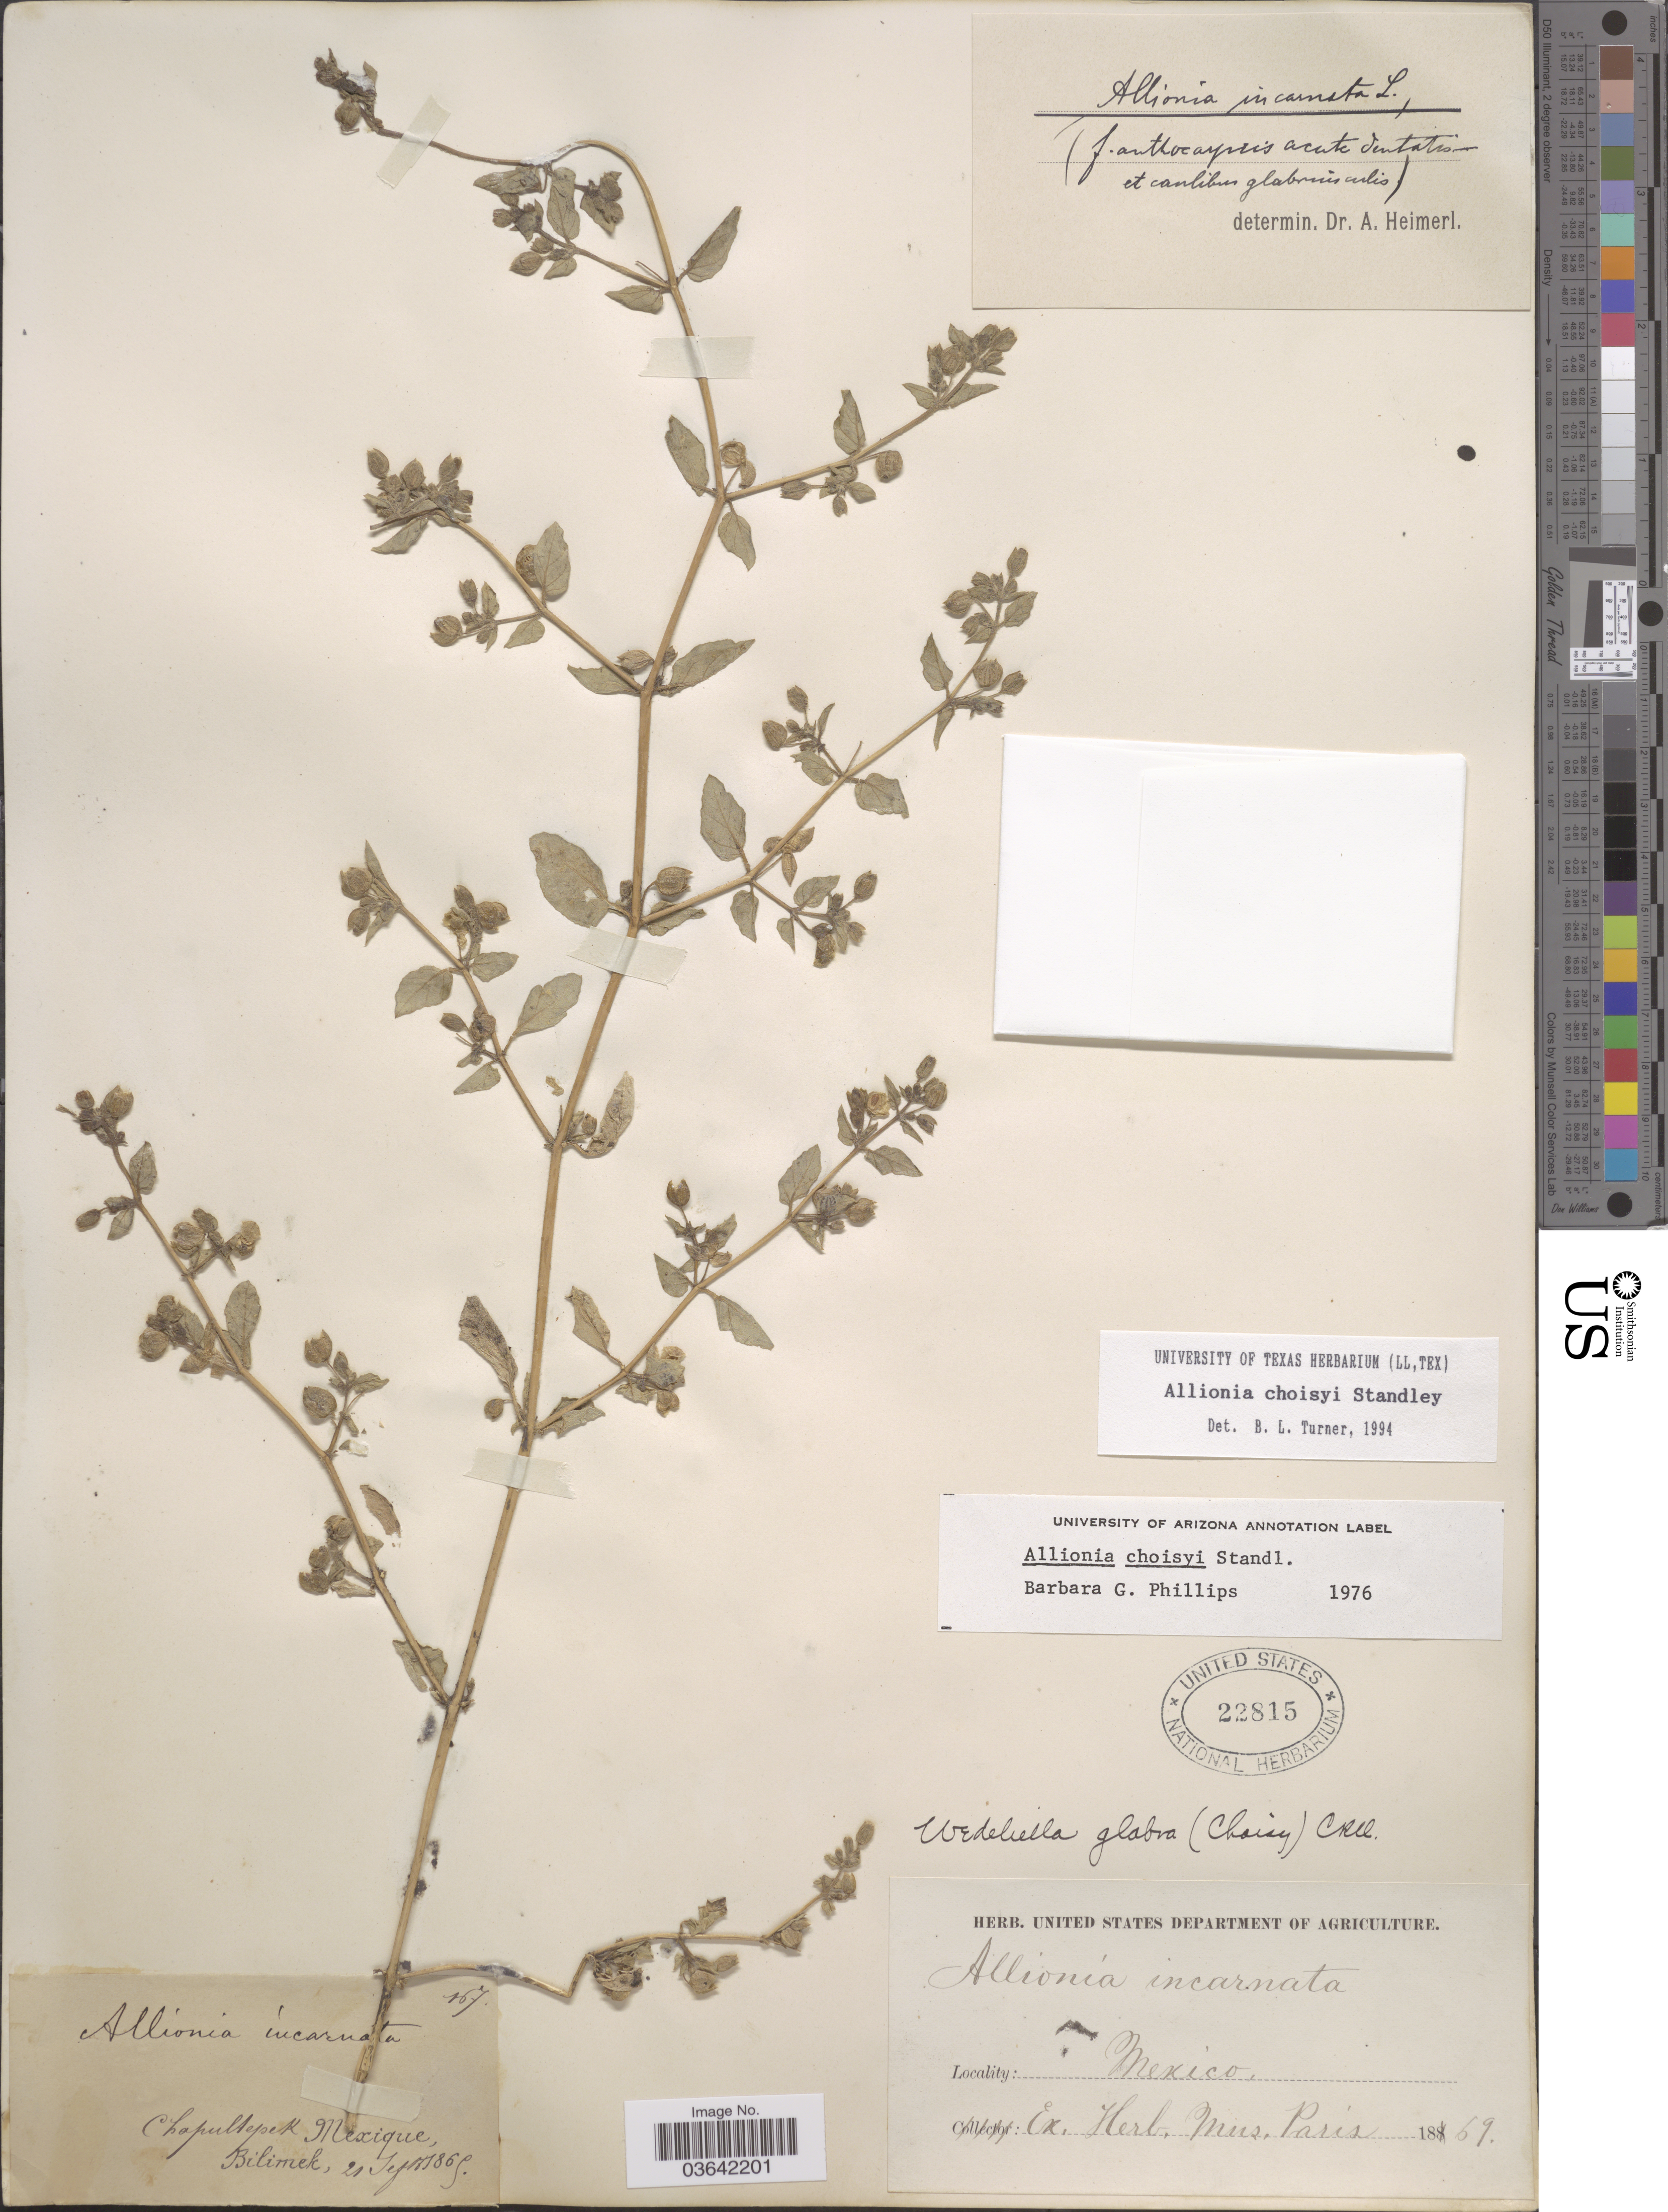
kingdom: Plantae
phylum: Tracheophyta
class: Magnoliopsida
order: Caryophyllales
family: Nyctaginaceae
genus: Allionia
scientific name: Allionia choisyi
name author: Standl.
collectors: -. Bilimek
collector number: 167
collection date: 1869-09-21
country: Mexico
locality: Chapultepek.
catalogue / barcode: US 22815